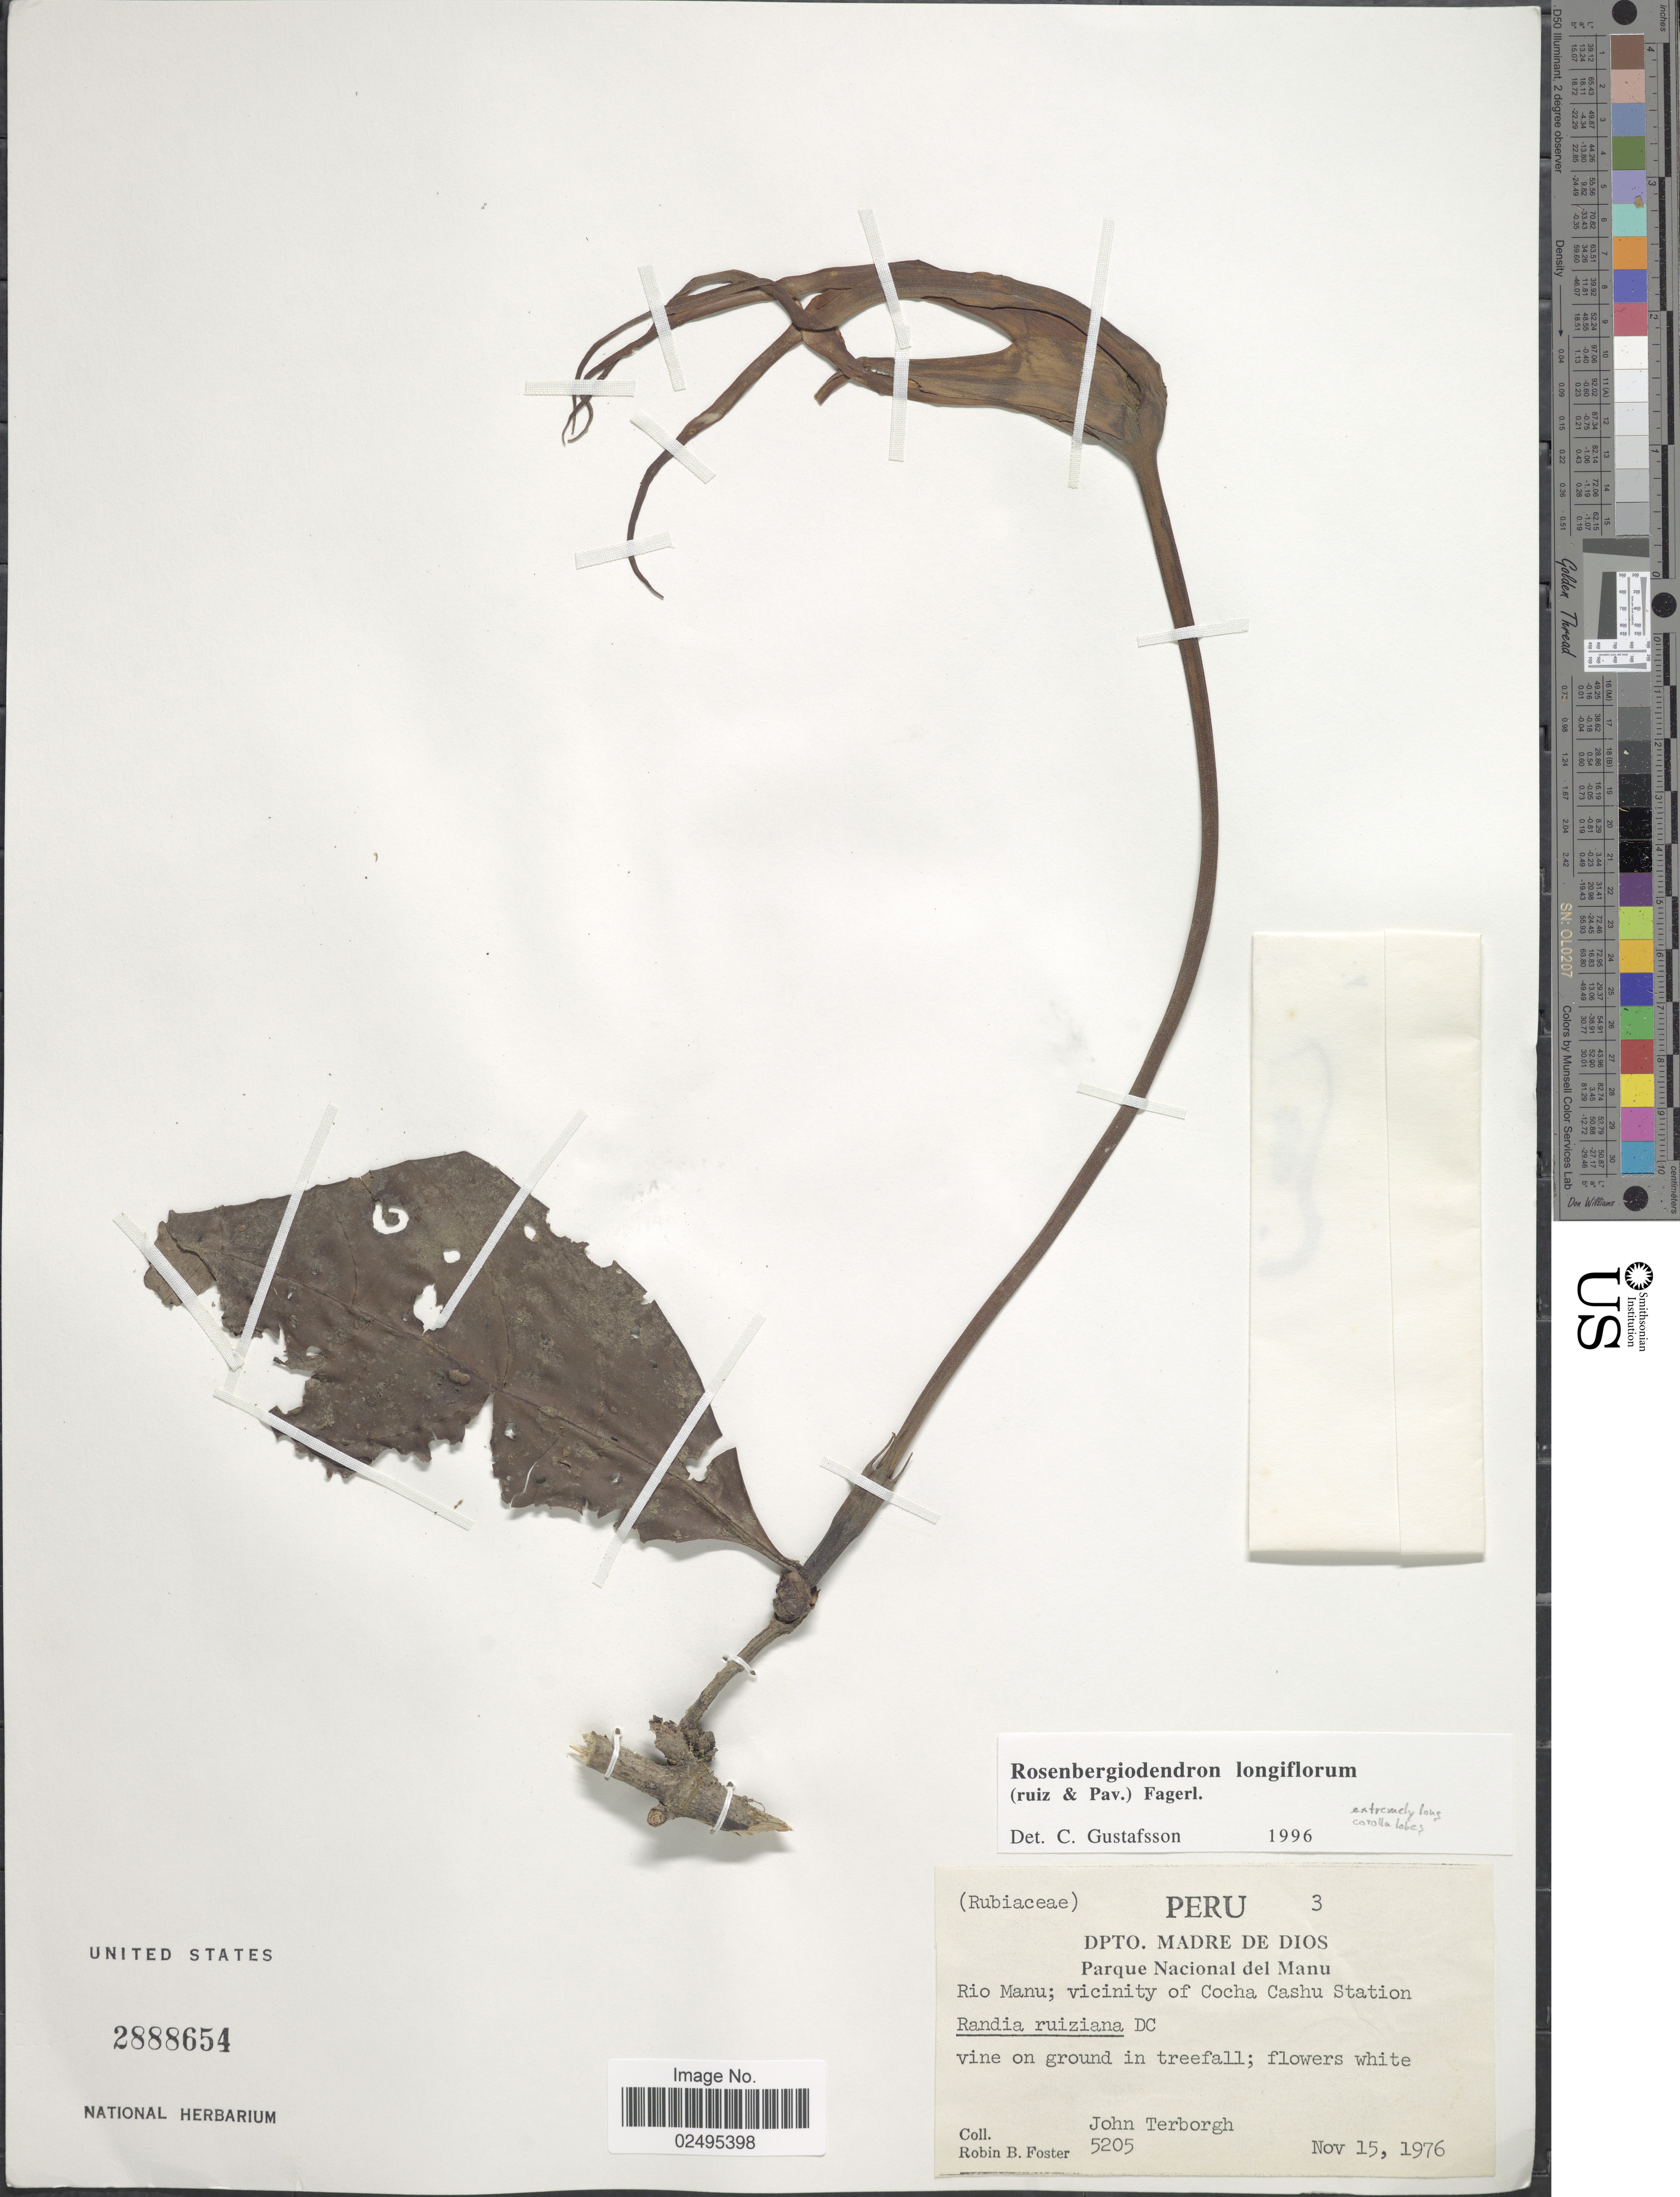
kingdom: Plantae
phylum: Tracheophyta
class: Magnoliopsida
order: Gentianales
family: Rubiaceae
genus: Rosenbergiodendron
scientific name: Rosenbergiodendron longiflorum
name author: (Ruiz & Pav.) Fagerl.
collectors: R. B. Foster & J. Terborgh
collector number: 5205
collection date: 1976-11-15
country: Peru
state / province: Madre de Dios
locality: Parque Nacional del Manu, Rio Manu; vicinity of Cocha Cashu Station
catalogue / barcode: US 2888654